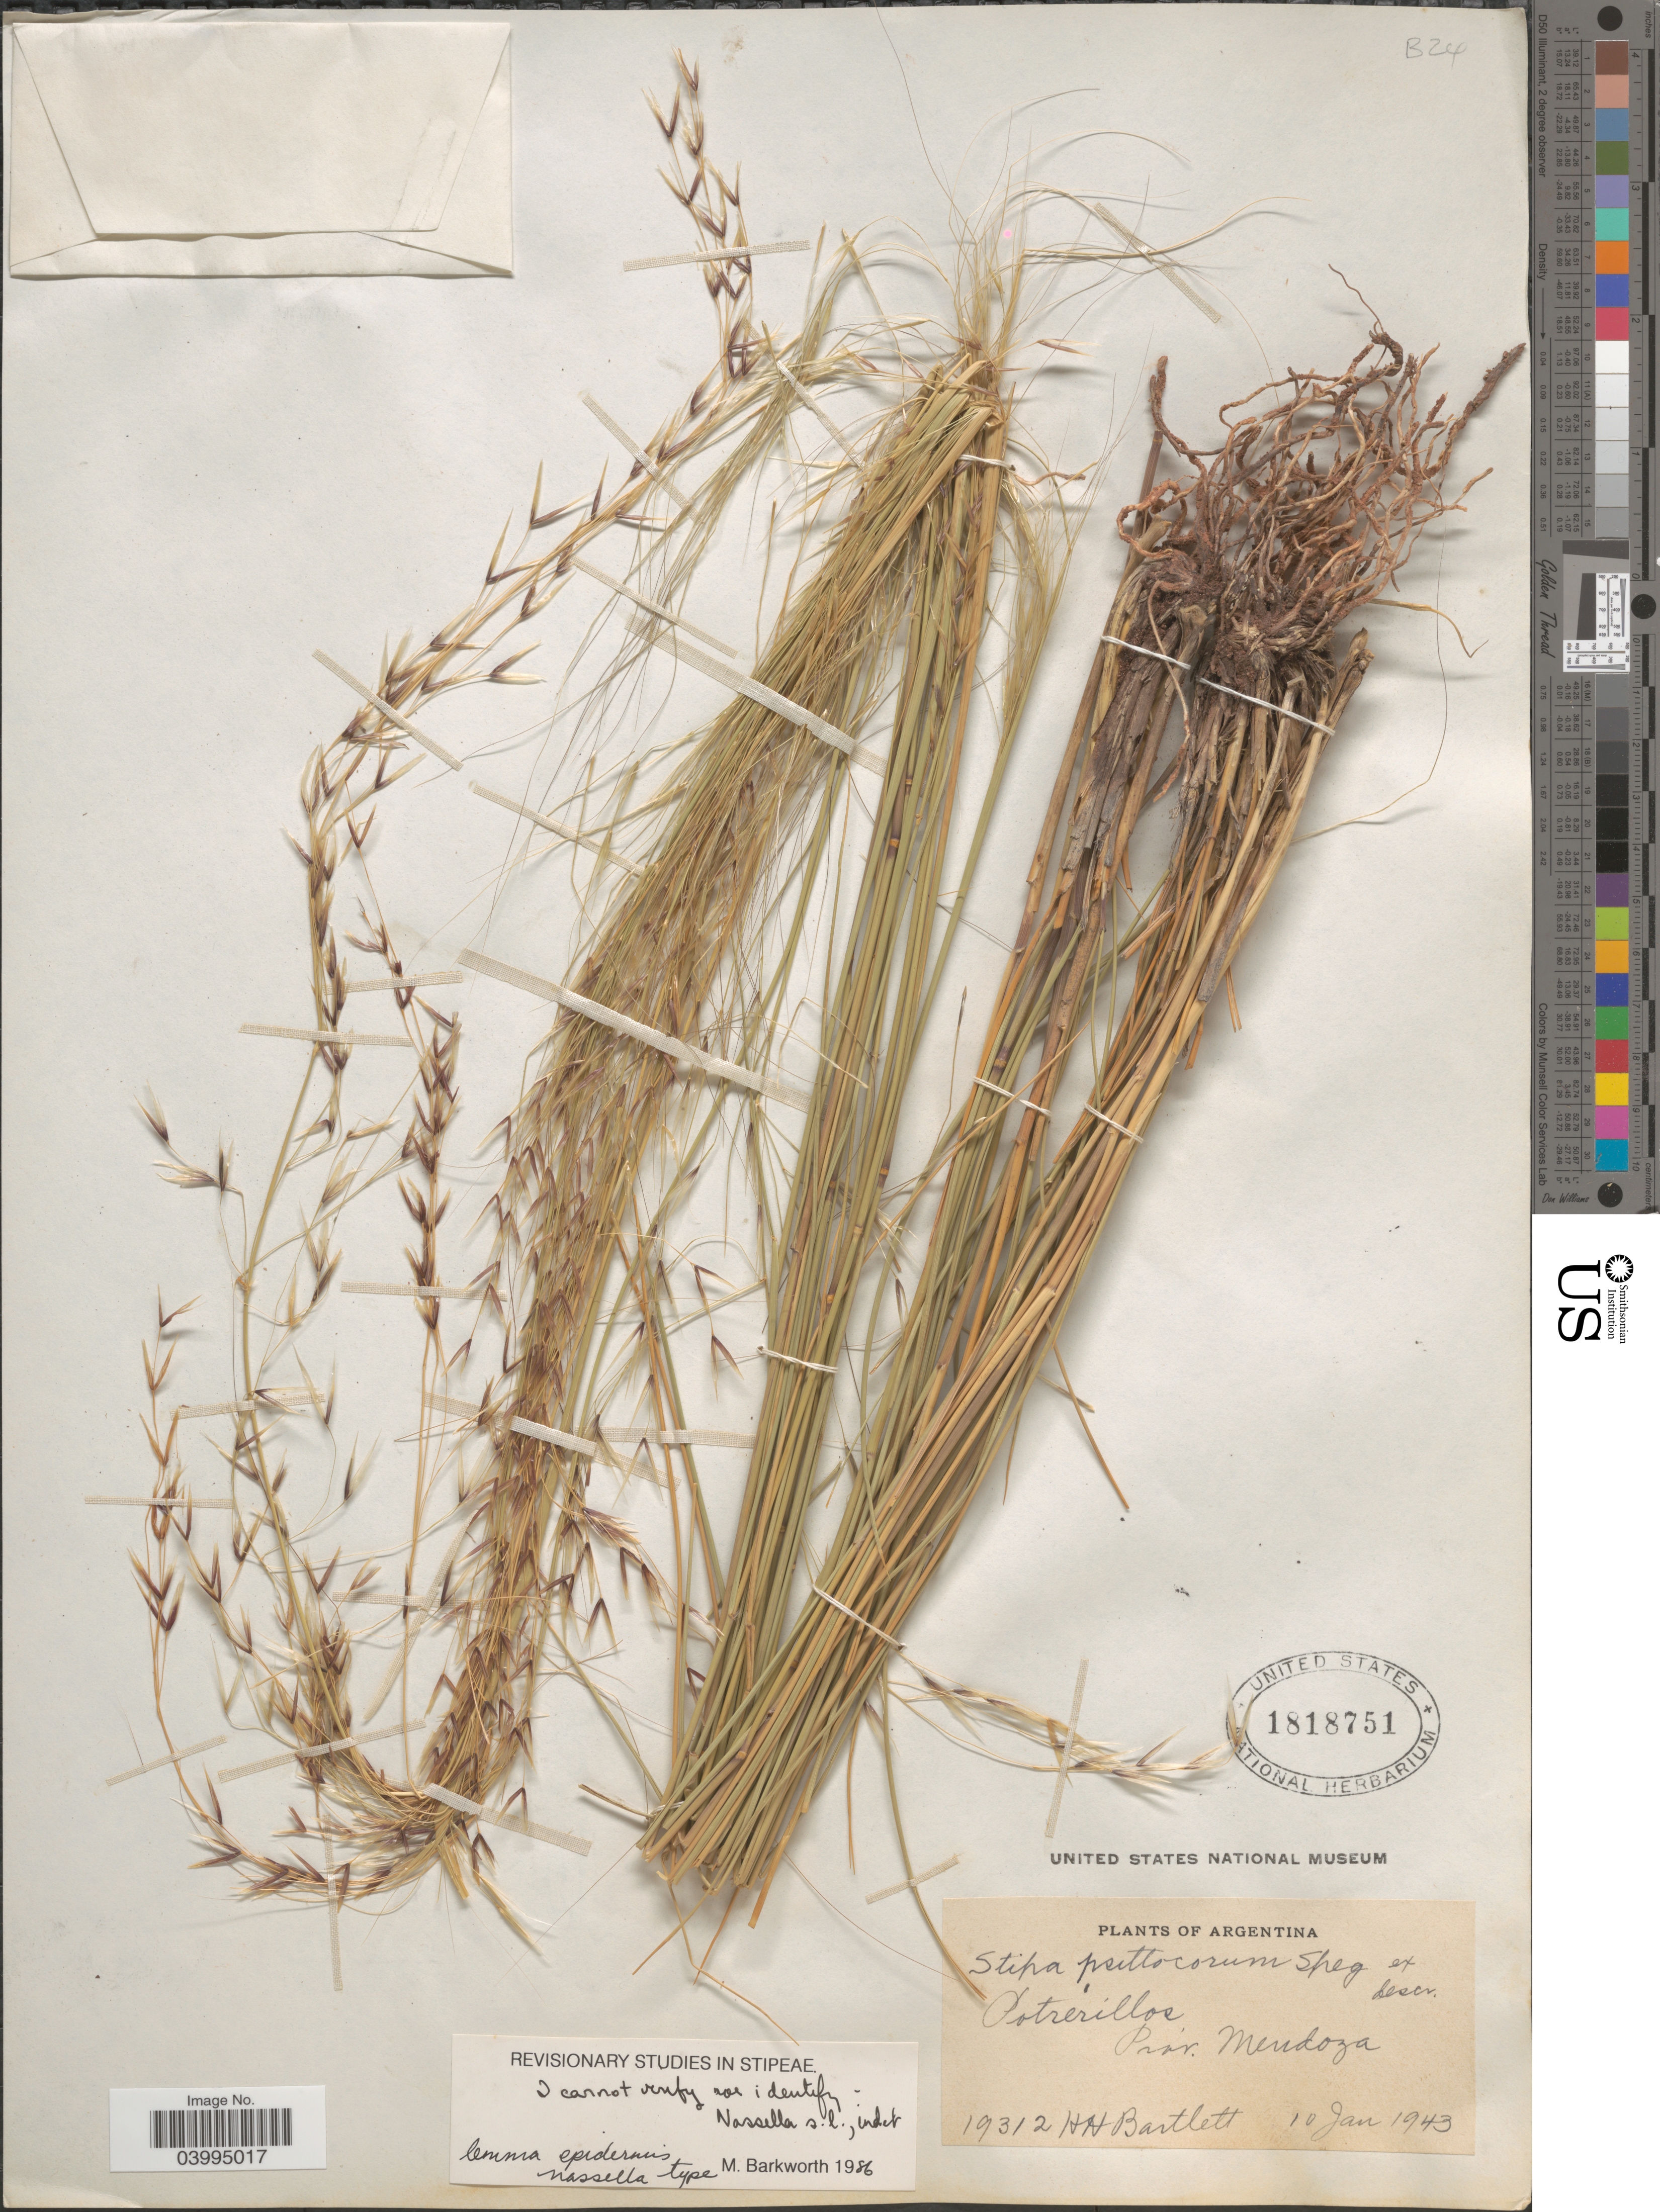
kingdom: Plantae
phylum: Tracheophyta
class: Liliopsida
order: Poales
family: Poaceae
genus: Stipa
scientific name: Stipa sp.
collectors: H. H. Bartlett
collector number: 19312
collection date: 1943-01-10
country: Argentina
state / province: Mendoza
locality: Potrerillos.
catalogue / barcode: US 1818751